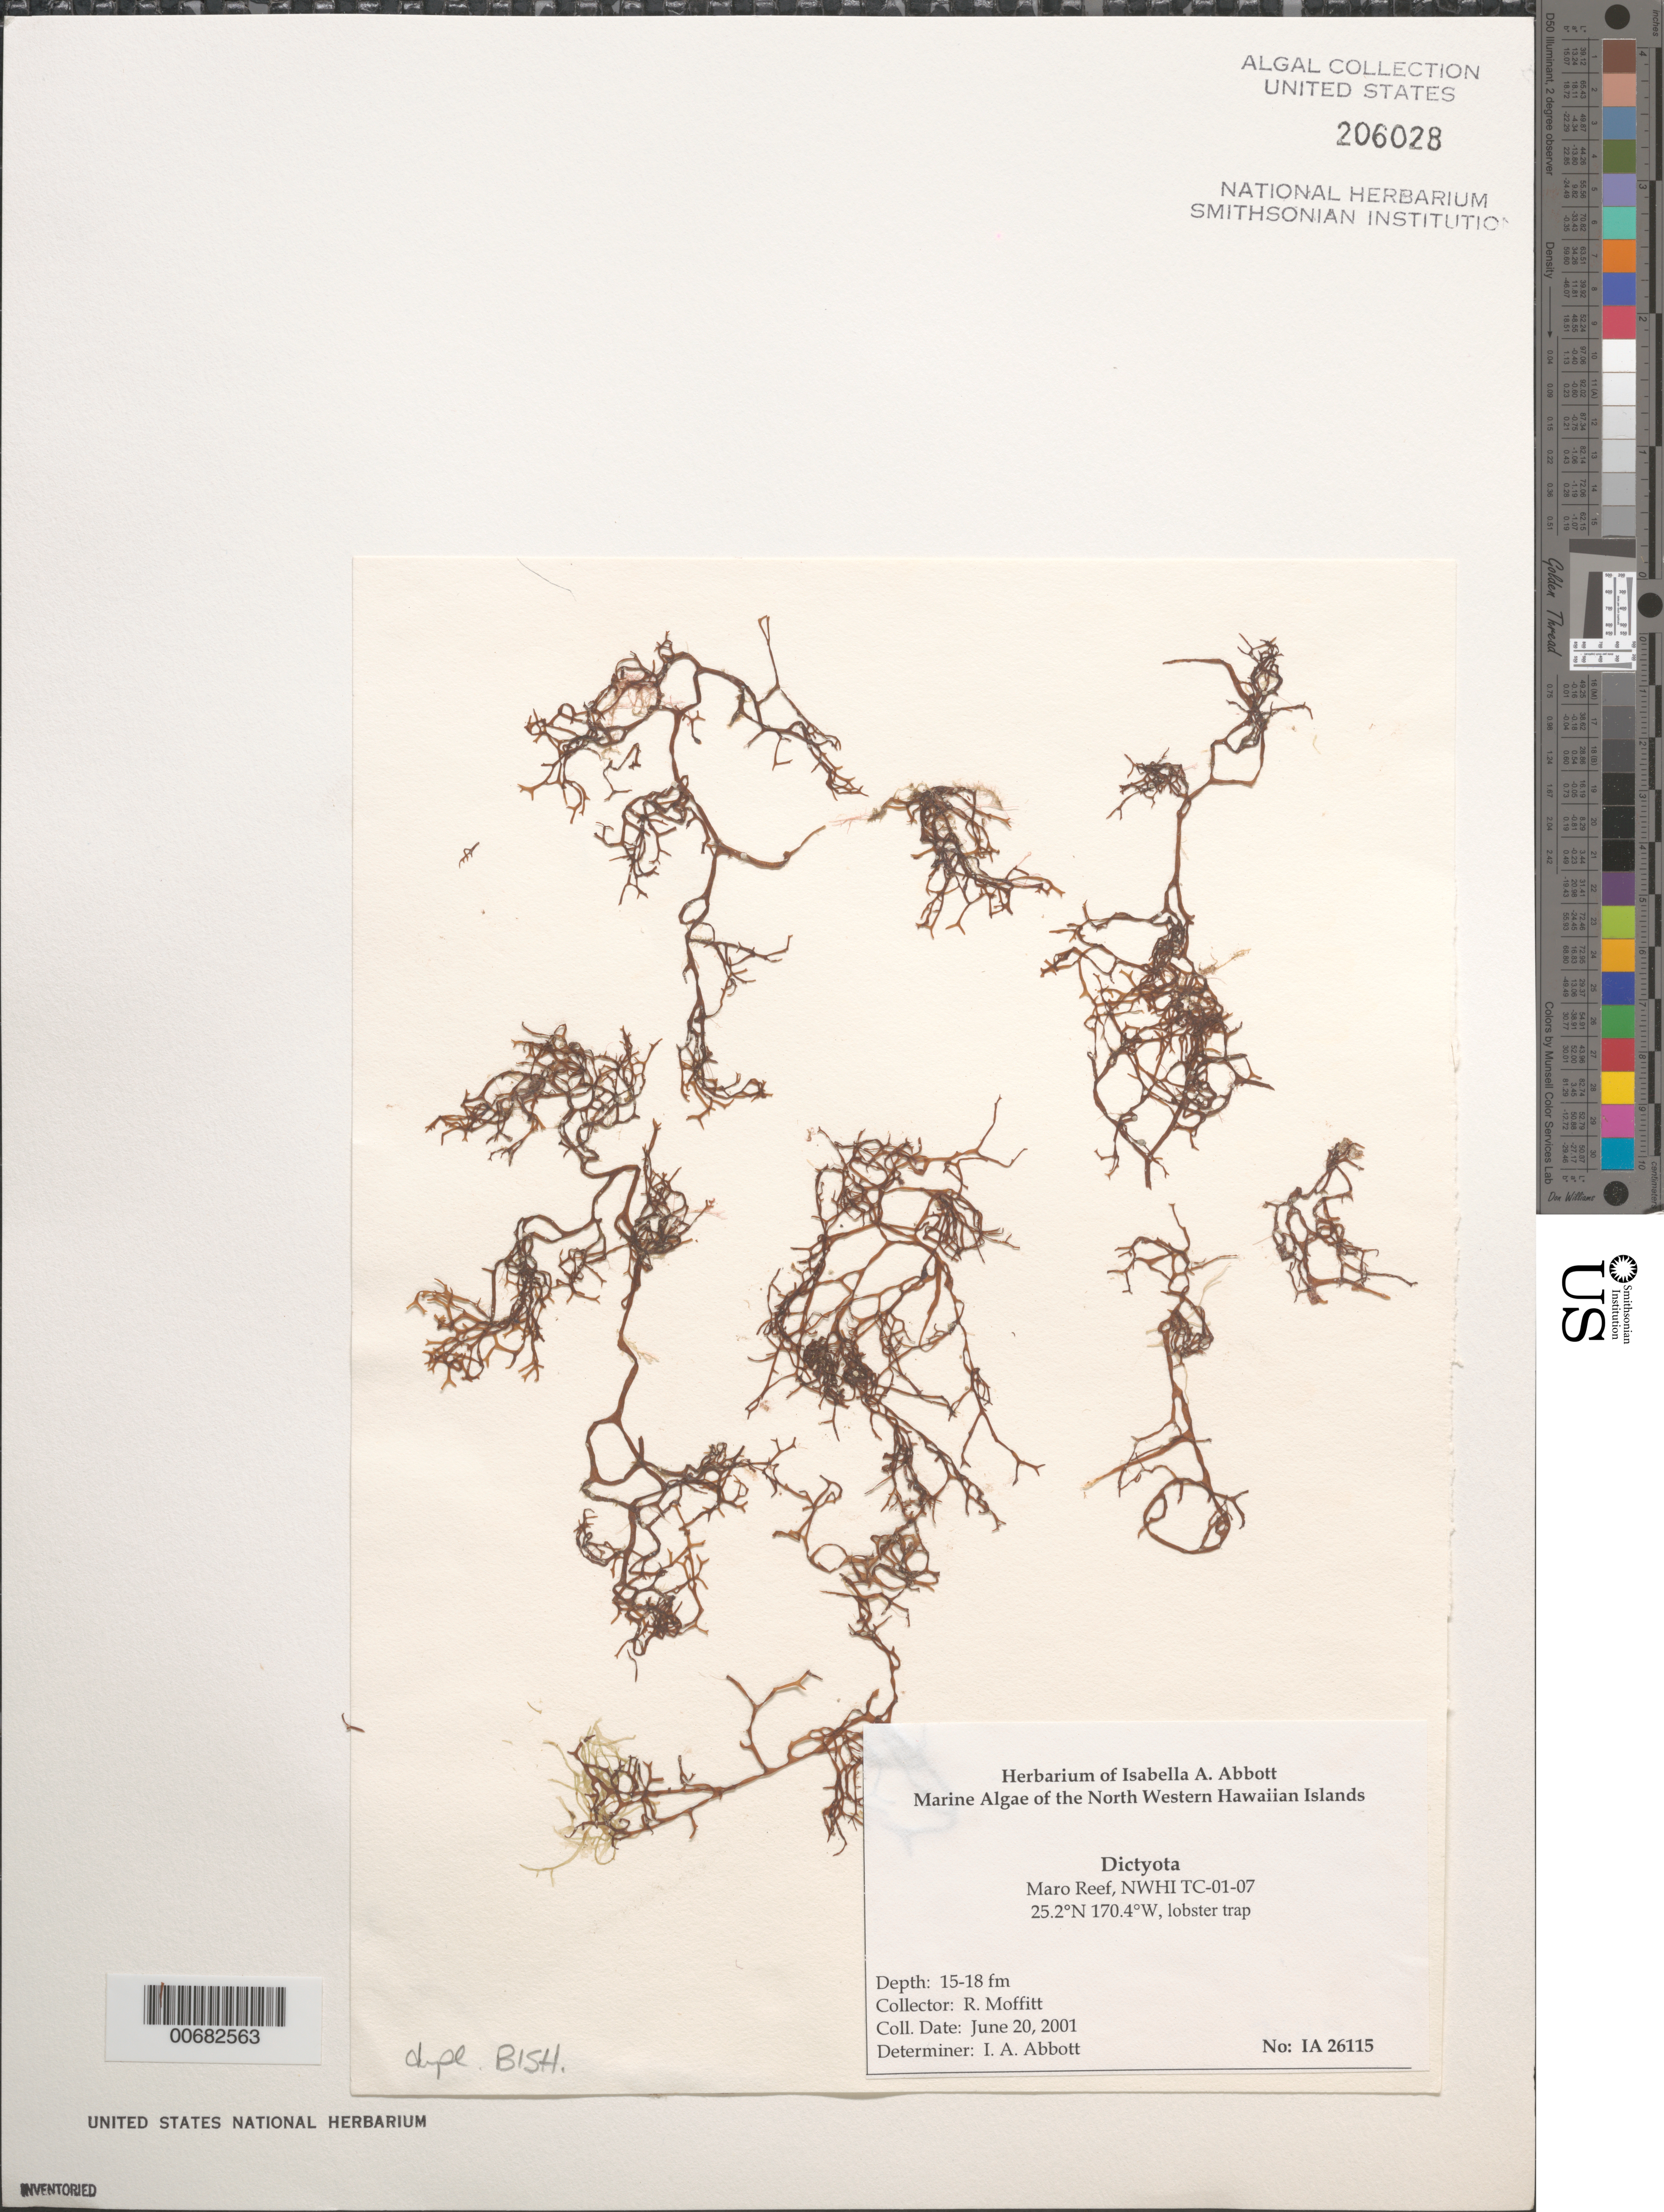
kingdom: Chromista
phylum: Ochrophyta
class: Phaeophyceae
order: Dictyotales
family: Dictyotaceae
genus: Dictyota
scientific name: Dictyota sp.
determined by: Abbott, Isabella A.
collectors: R. Moffitt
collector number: IAA 26115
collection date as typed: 20 Jun 2001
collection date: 2001-06-20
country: United States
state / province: Hawaii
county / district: Honolulu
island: Maro Reef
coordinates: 25.2 N, 170.4 W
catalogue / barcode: US 206028